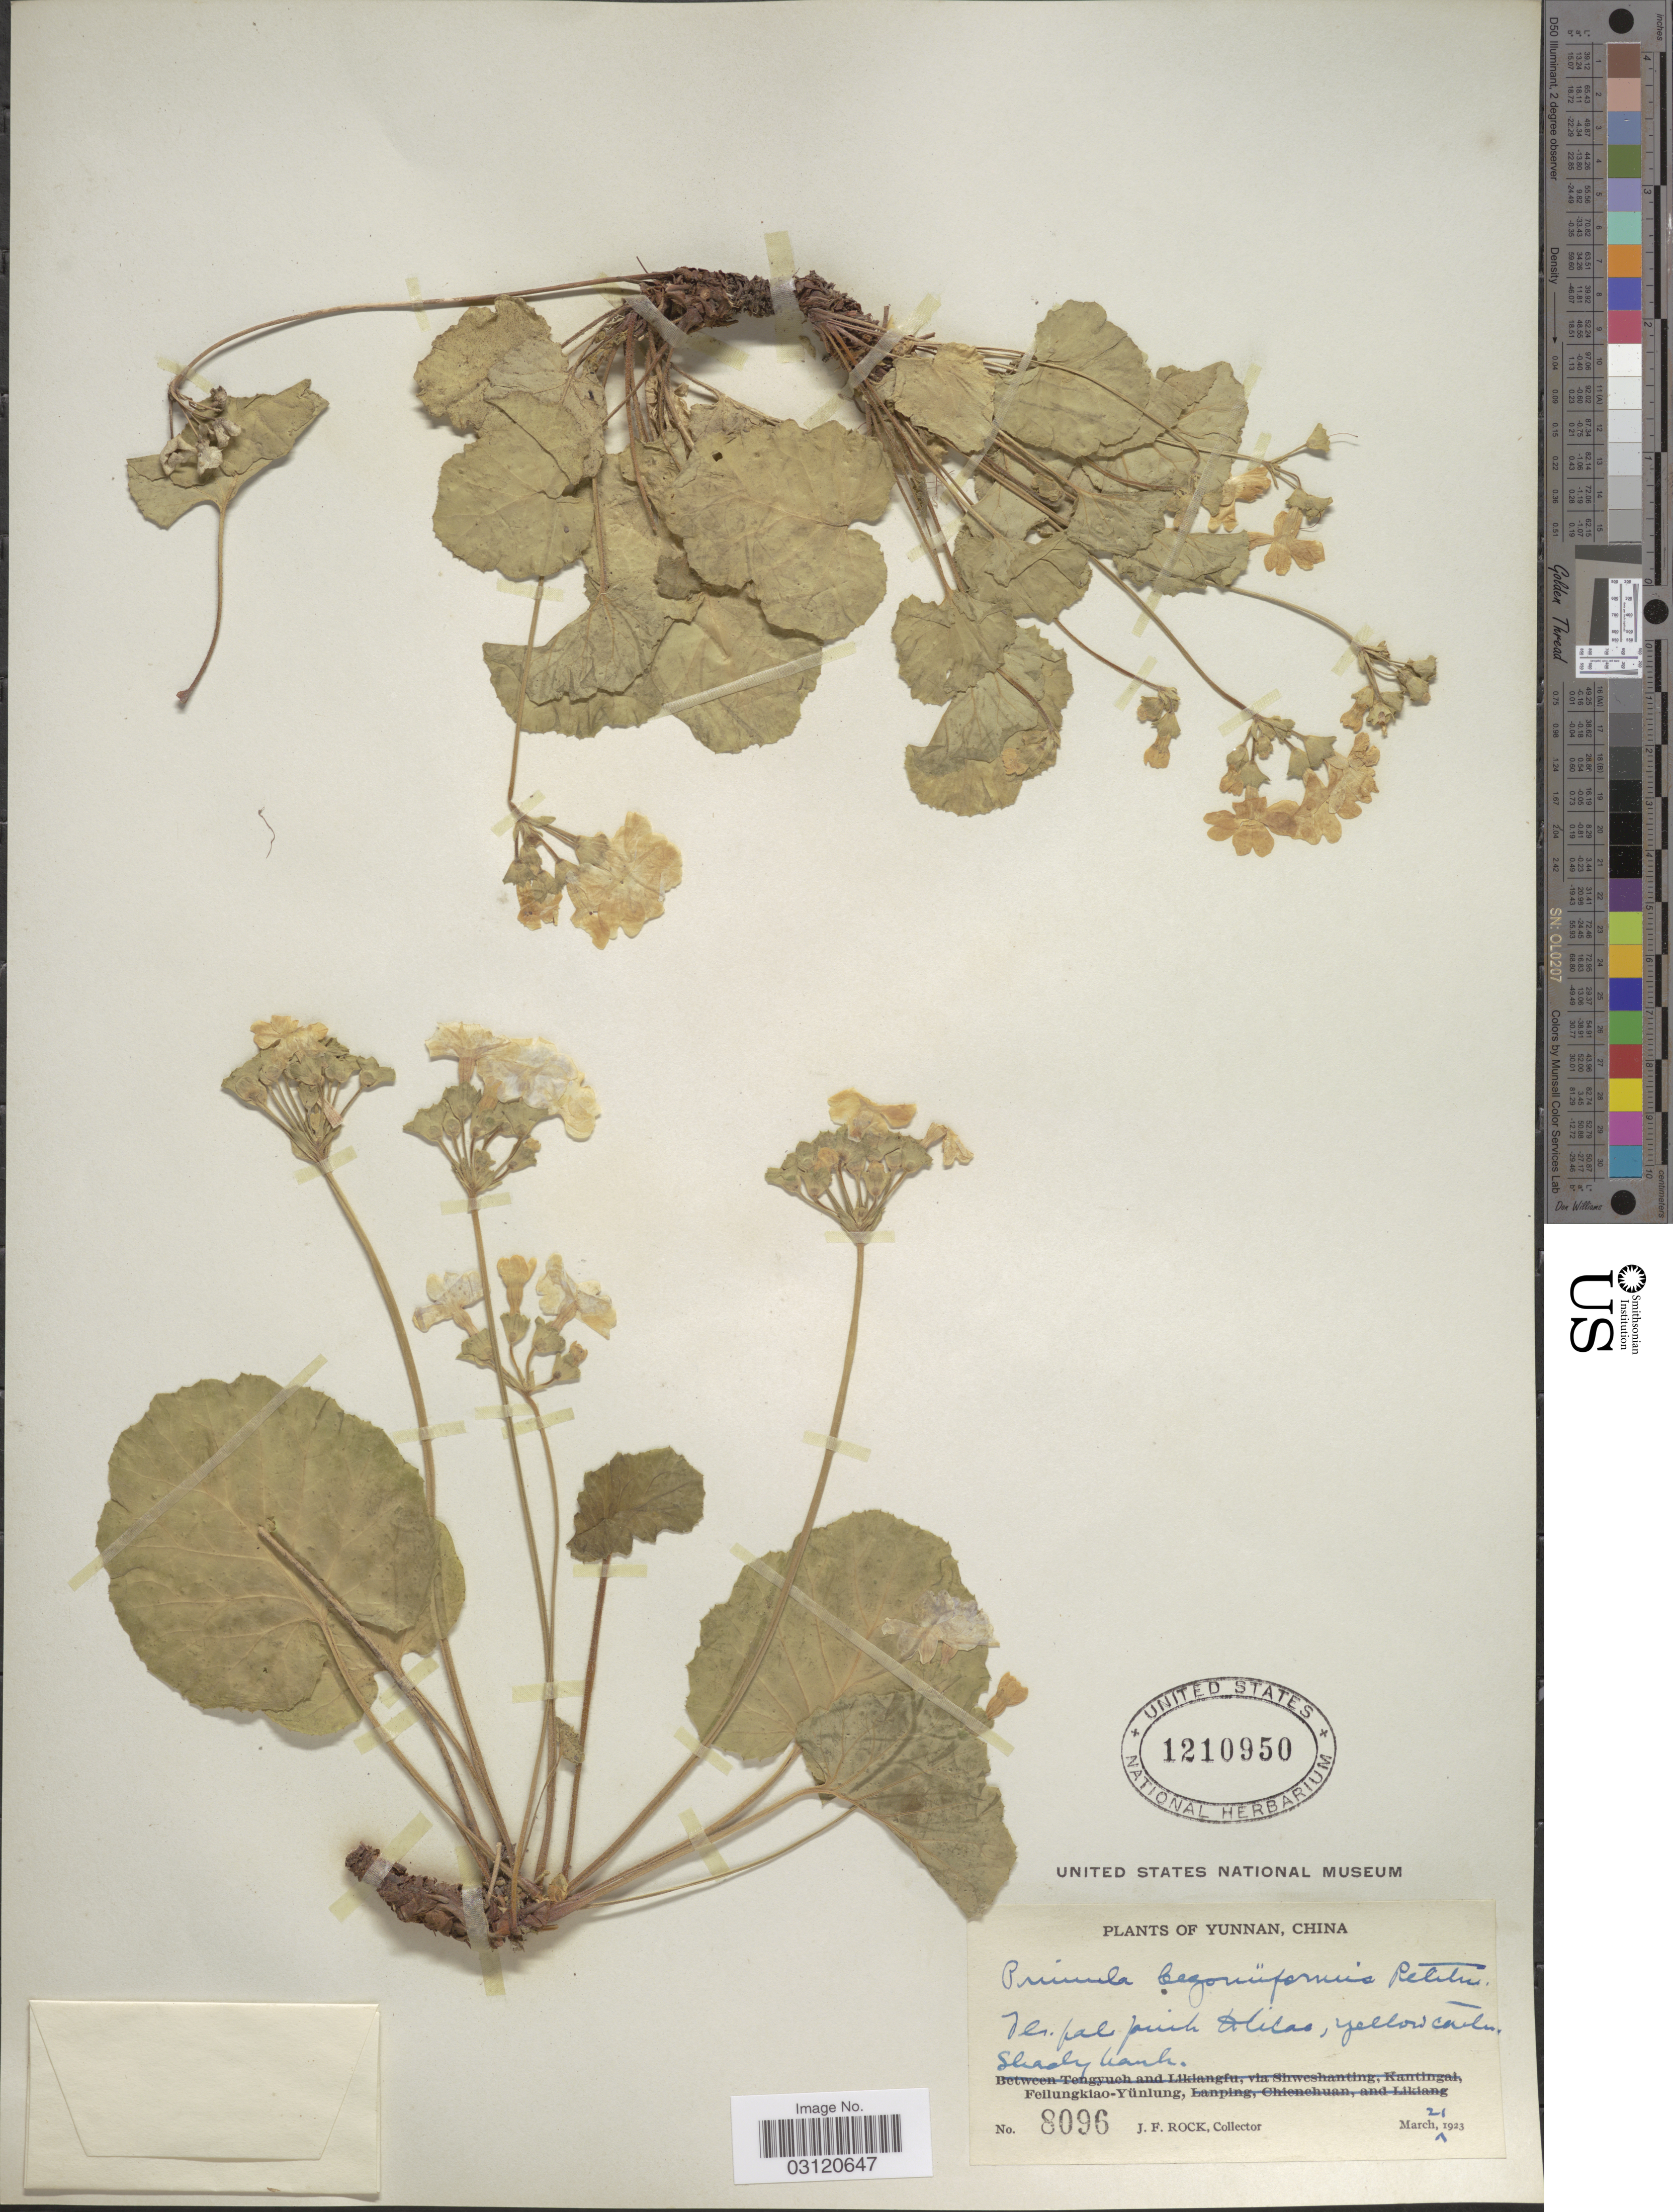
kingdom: Plantae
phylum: Tracheophyta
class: Magnoliopsida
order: Ericales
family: Primulaceae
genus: Primula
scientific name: Primula begoniiformis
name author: Petitm.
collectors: J. Rock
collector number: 8096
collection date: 1923-03-21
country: China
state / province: Yunnan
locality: Feilungkiao-Yünlung.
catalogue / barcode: US 1210950